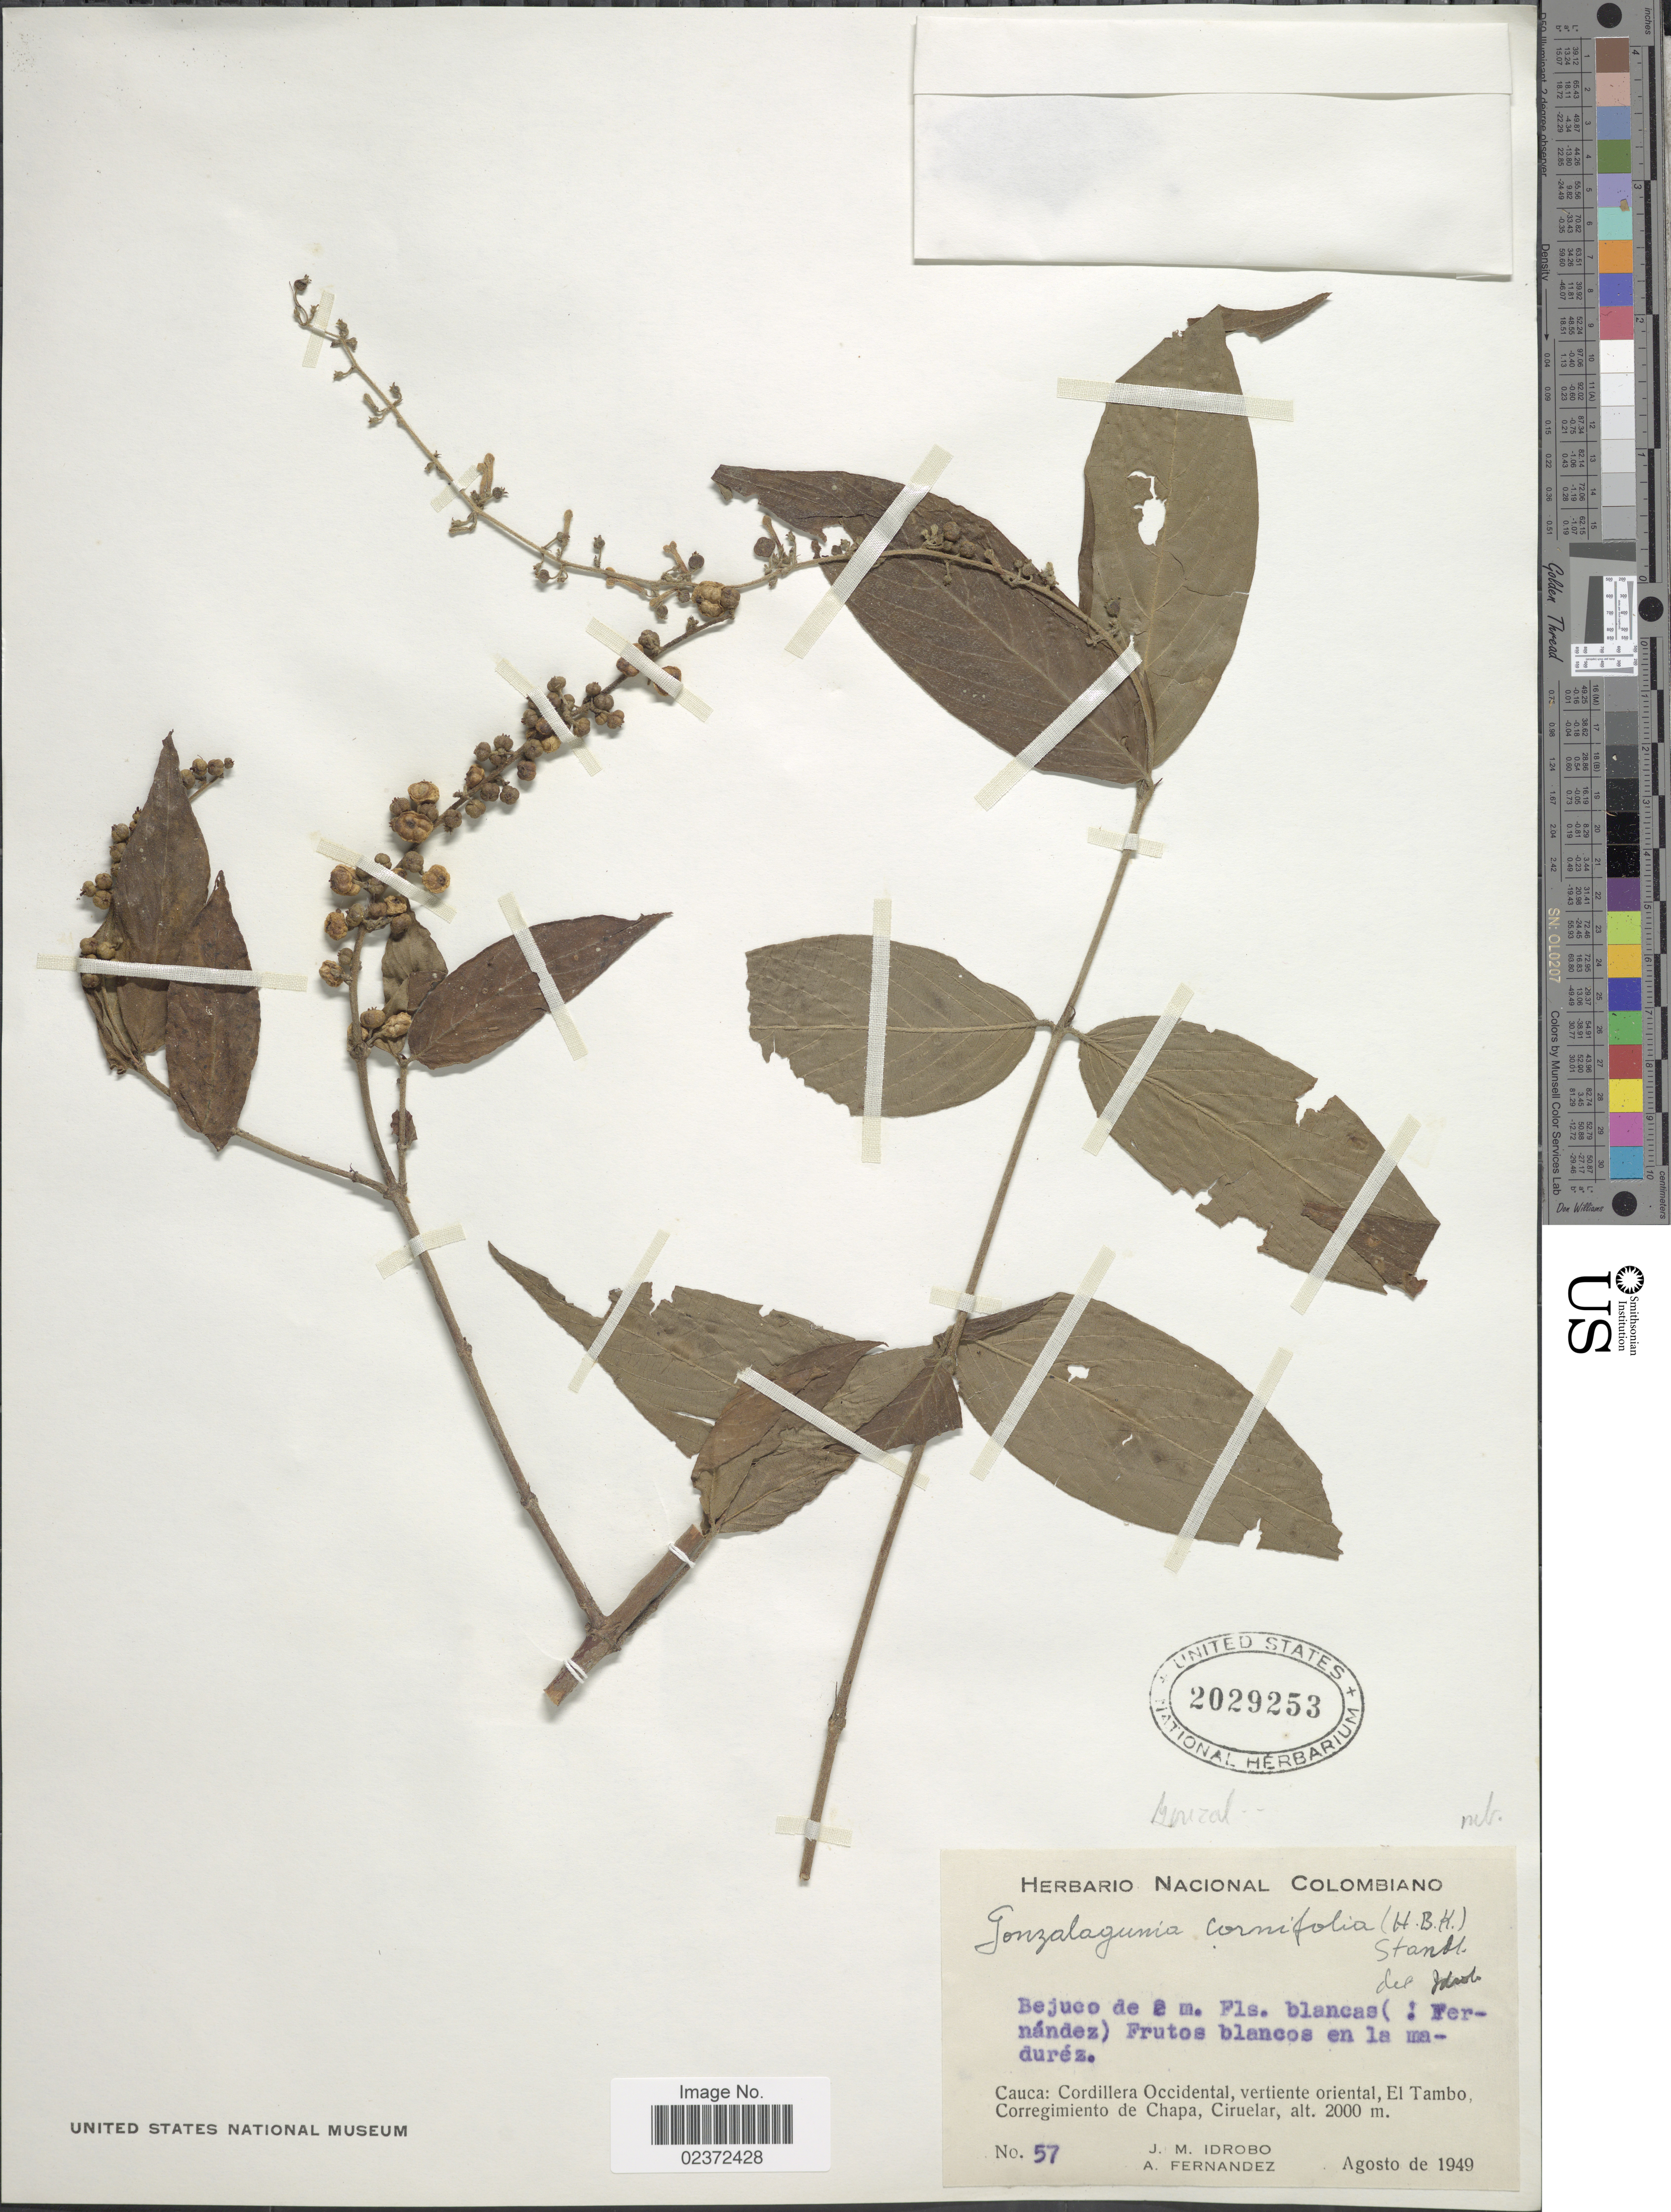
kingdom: Plantae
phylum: Tracheophyta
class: Magnoliopsida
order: Gentianales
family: Rubiaceae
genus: Gonzalagunia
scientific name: Gonzalagunia cornifolia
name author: (Kunth) Standl.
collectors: J. M. Idrobo & A. Fernandez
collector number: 57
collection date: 1949-08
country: Colombia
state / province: Cauca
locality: Cordillera Occidental, vertiente oriental, El Tambo, Corregimiento de Chapa, Ciruelar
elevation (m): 2000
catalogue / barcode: US 2029253